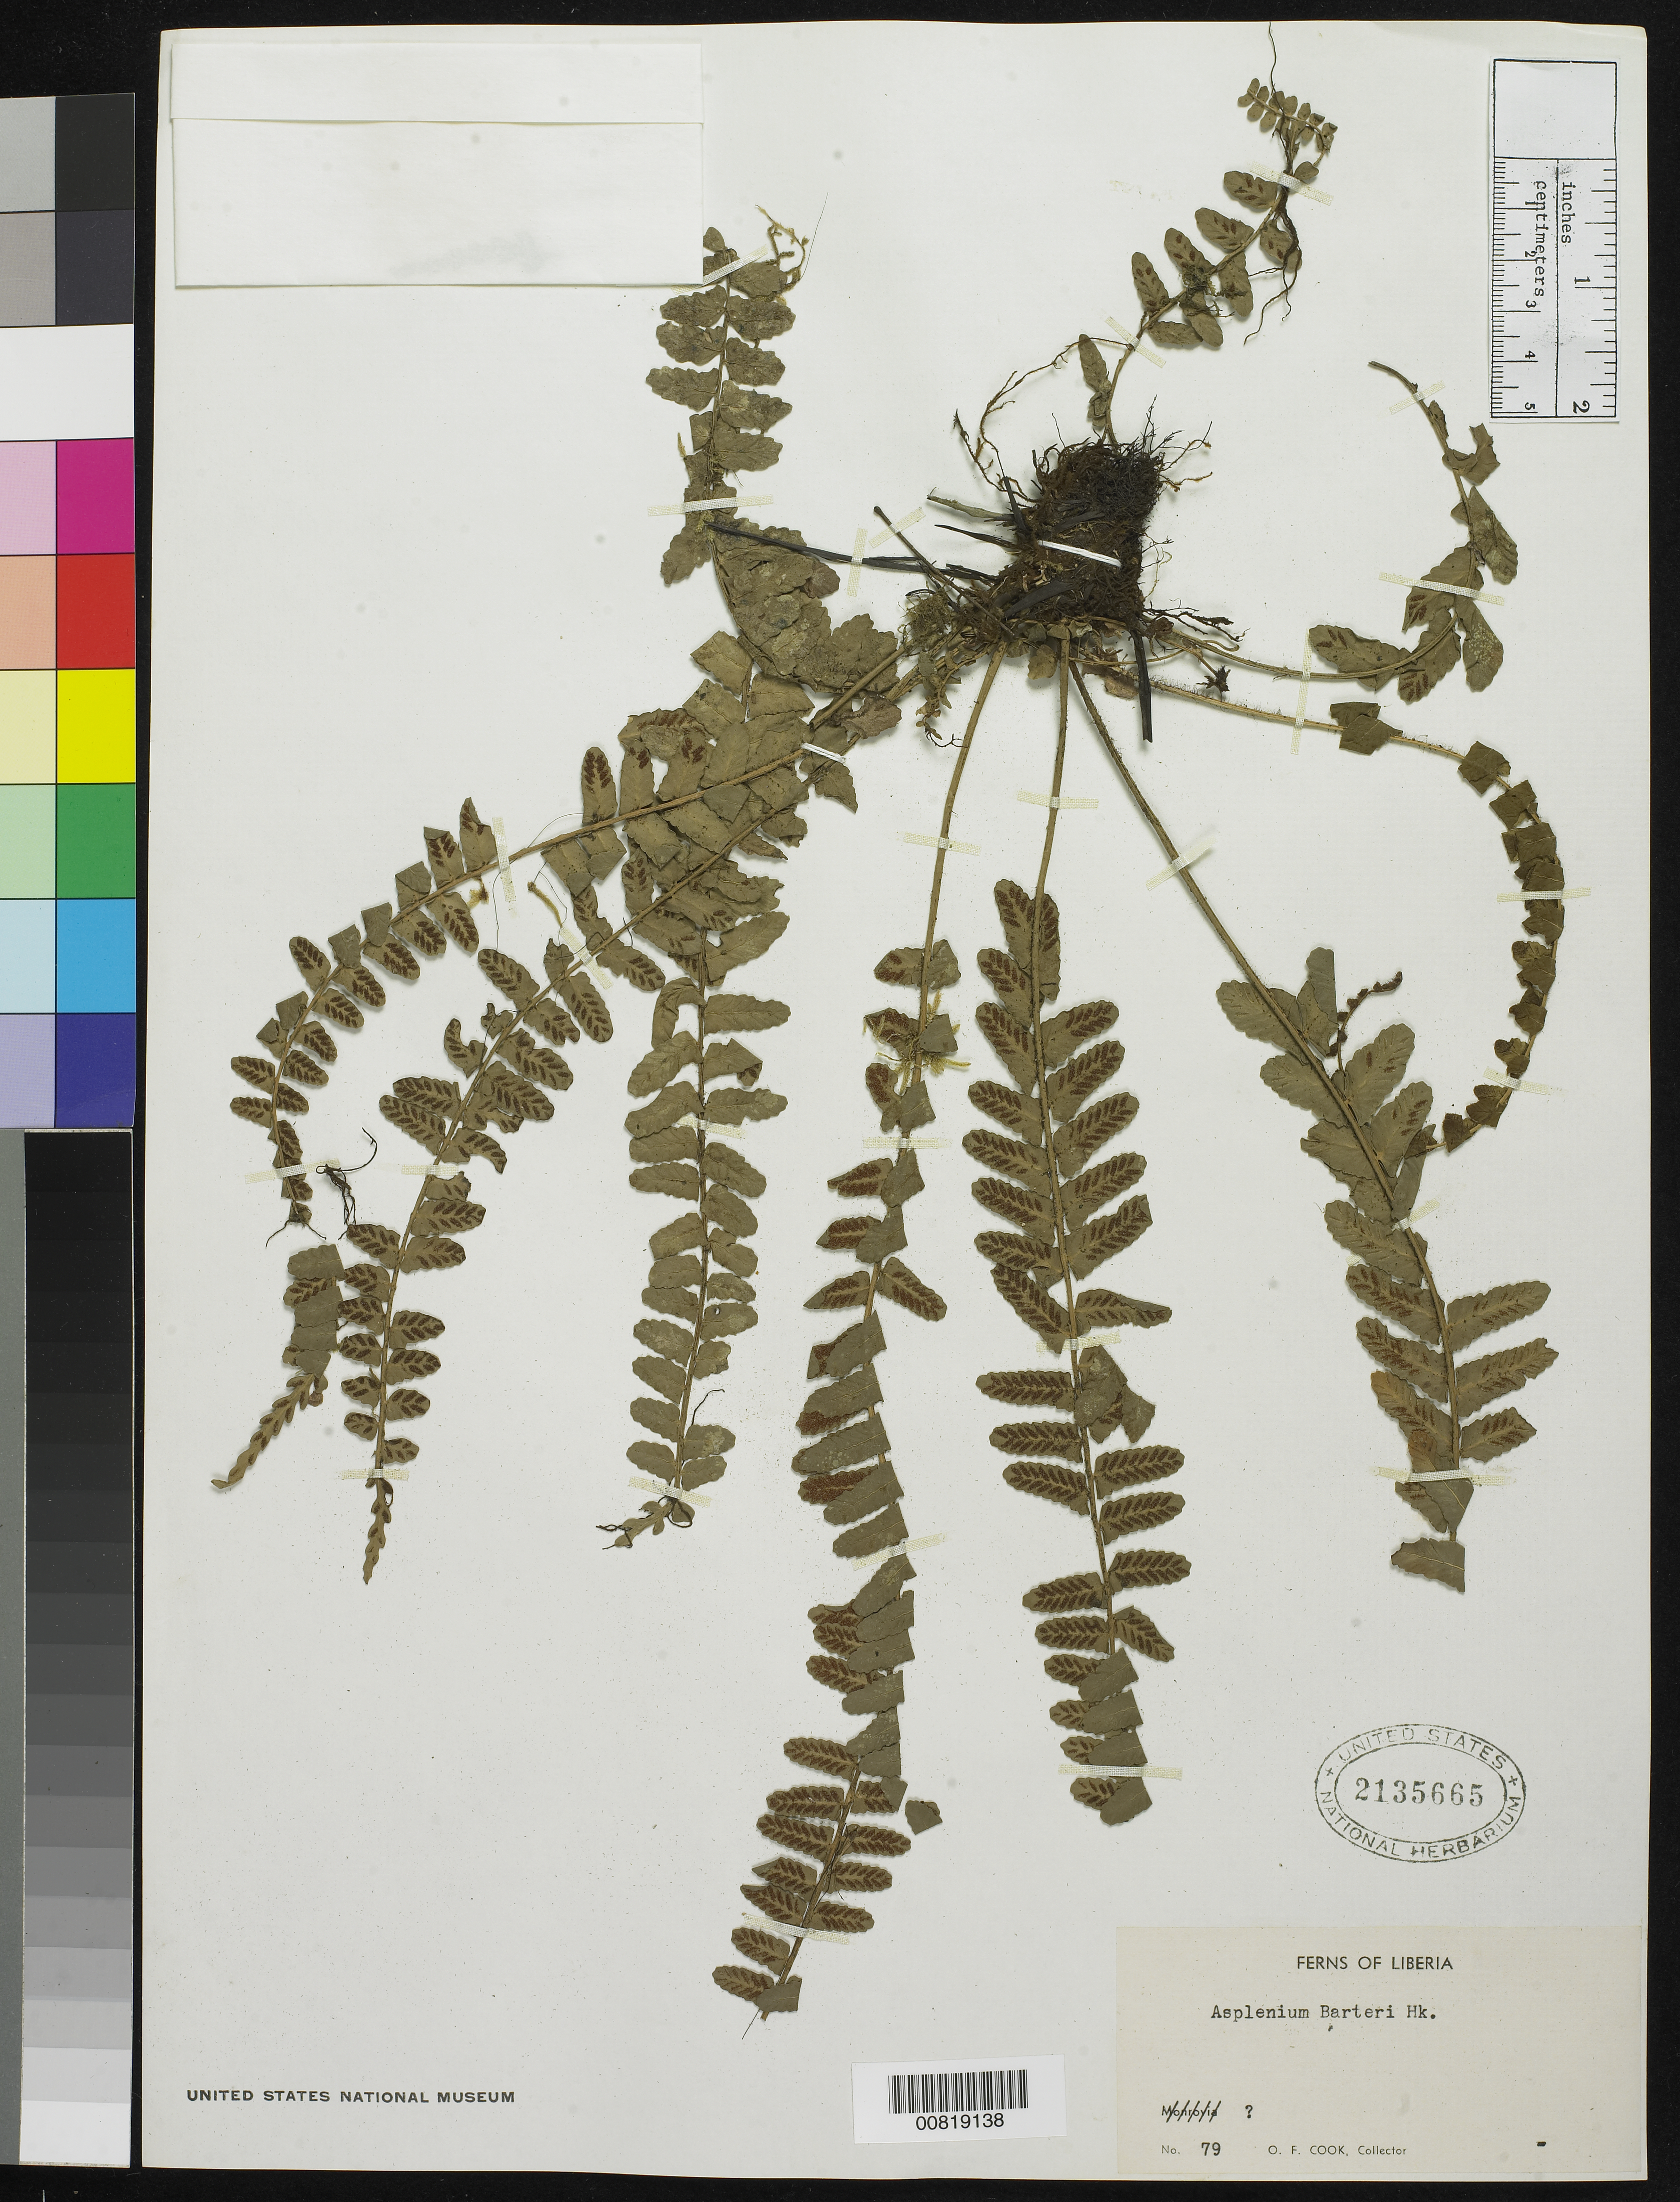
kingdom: Plantae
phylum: Tracheophyta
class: Polypodiopsida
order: Polypodiales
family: Aspleniaceae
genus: Asplenium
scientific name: Asplenium barteri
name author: Hook.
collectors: O. F. Cook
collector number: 79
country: Liberia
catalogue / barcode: US 2135665